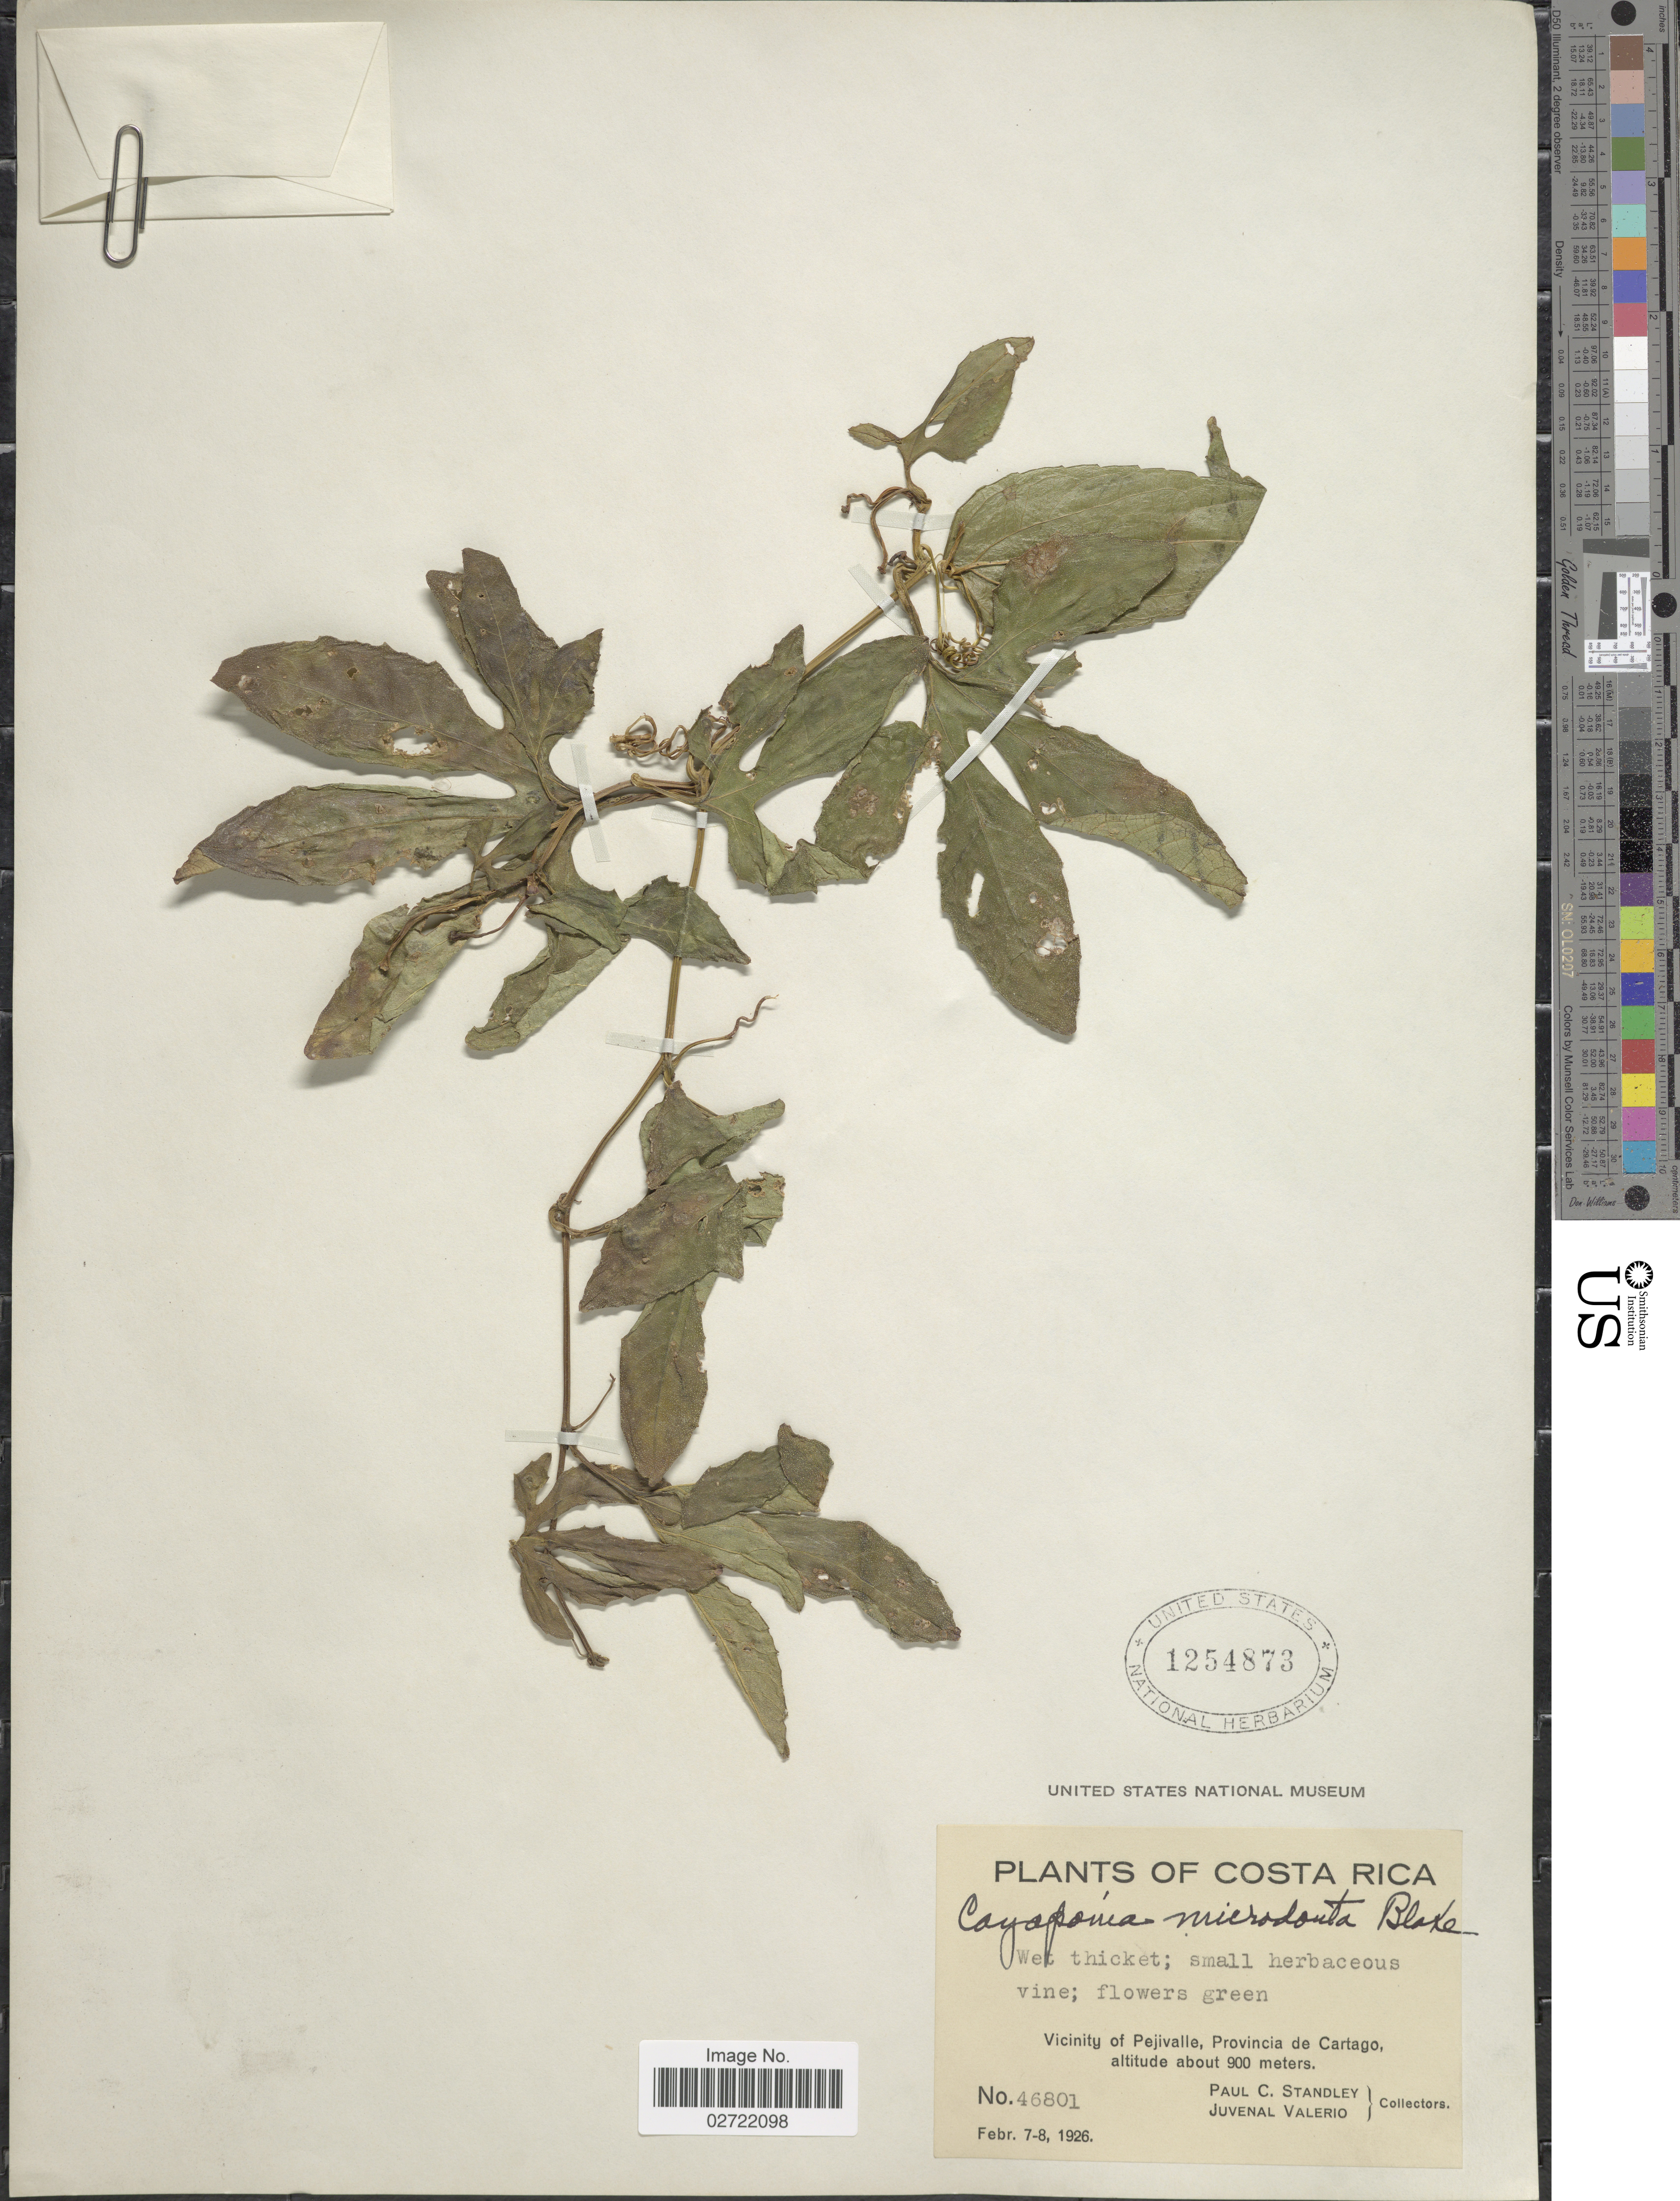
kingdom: Plantae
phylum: Tracheophyta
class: Magnoliopsida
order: Cucurbitales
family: Cucurbitaceae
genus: Cayaponia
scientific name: Cayaponia microdonta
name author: S.F. Blake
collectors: P. C. Standley & J. Valerio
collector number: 46801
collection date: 1926-02-07/1926-02-08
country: Costa Rica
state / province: Cartago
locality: Vicinity of Pejivalle.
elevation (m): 900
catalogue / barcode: US 1254873